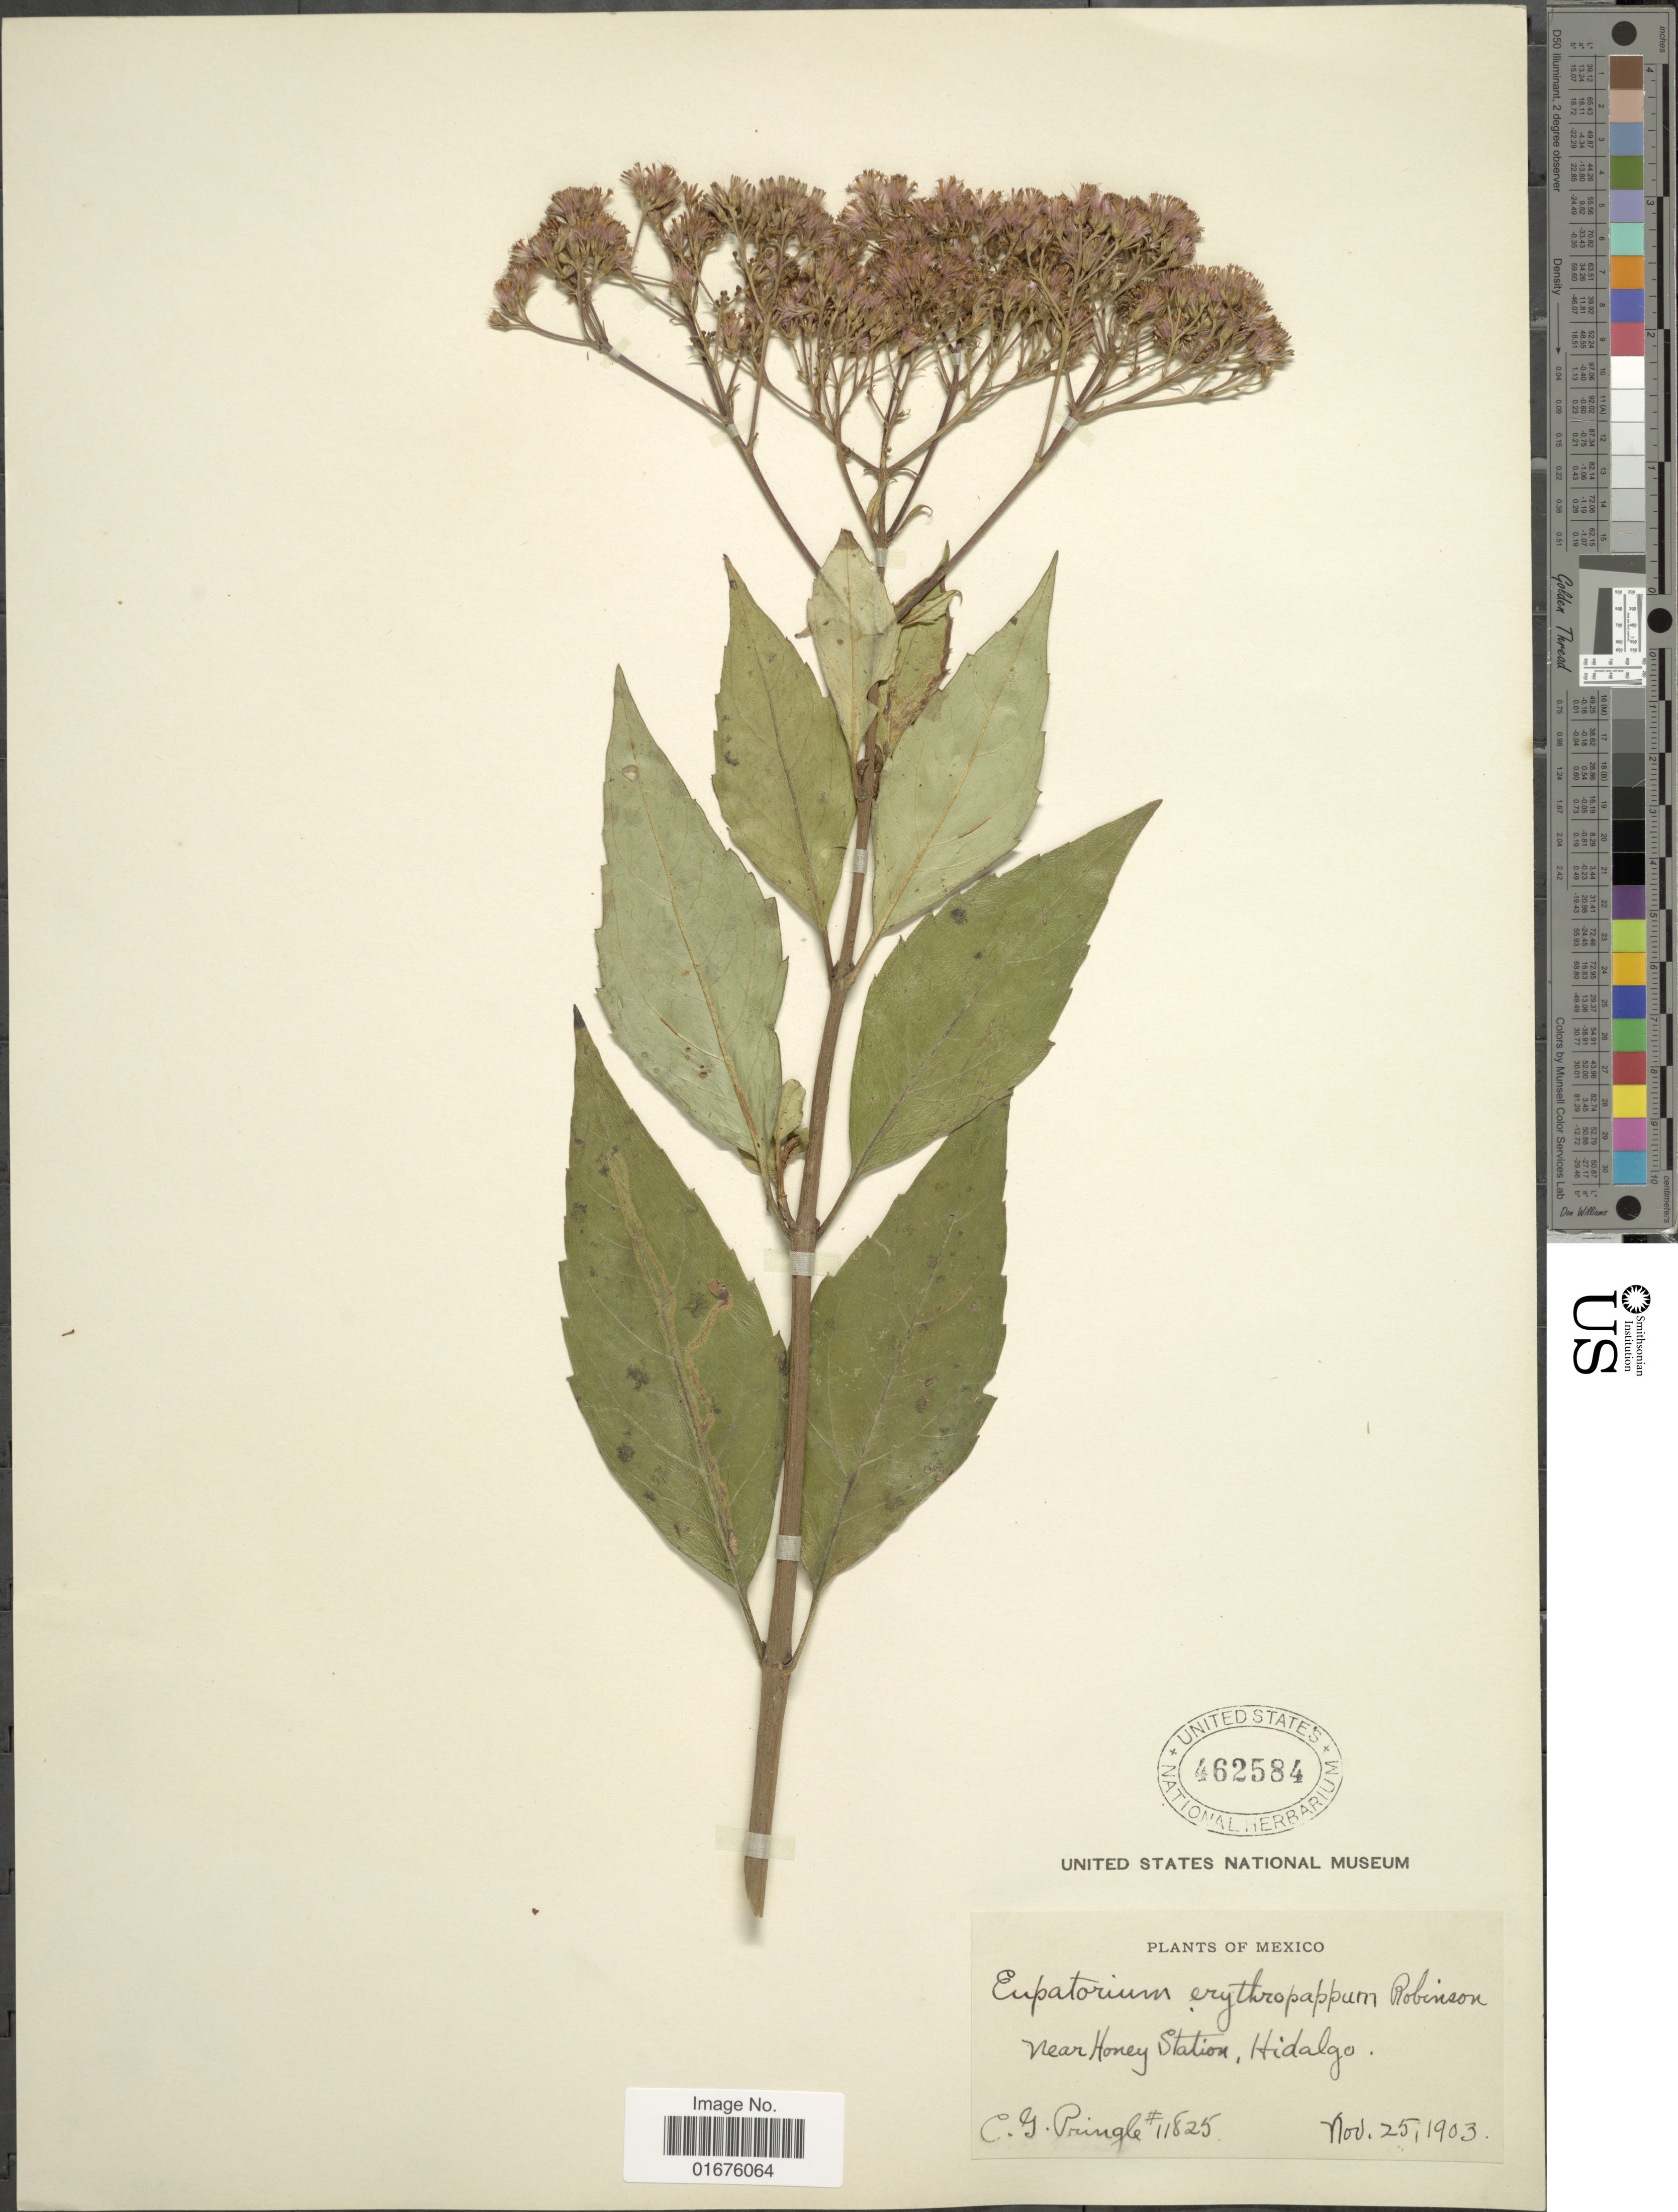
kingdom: Plantae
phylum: Tracheophyta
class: Magnoliopsida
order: Asterales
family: Asteraceae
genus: Ageratina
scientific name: Ageratina ligustrina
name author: (DC.) R.M. King & H. Rob.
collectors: C. G. Pringle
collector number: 11825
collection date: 1903-11-25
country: Mexico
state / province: Hidalgo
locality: Near Honey Station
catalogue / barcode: US 462584